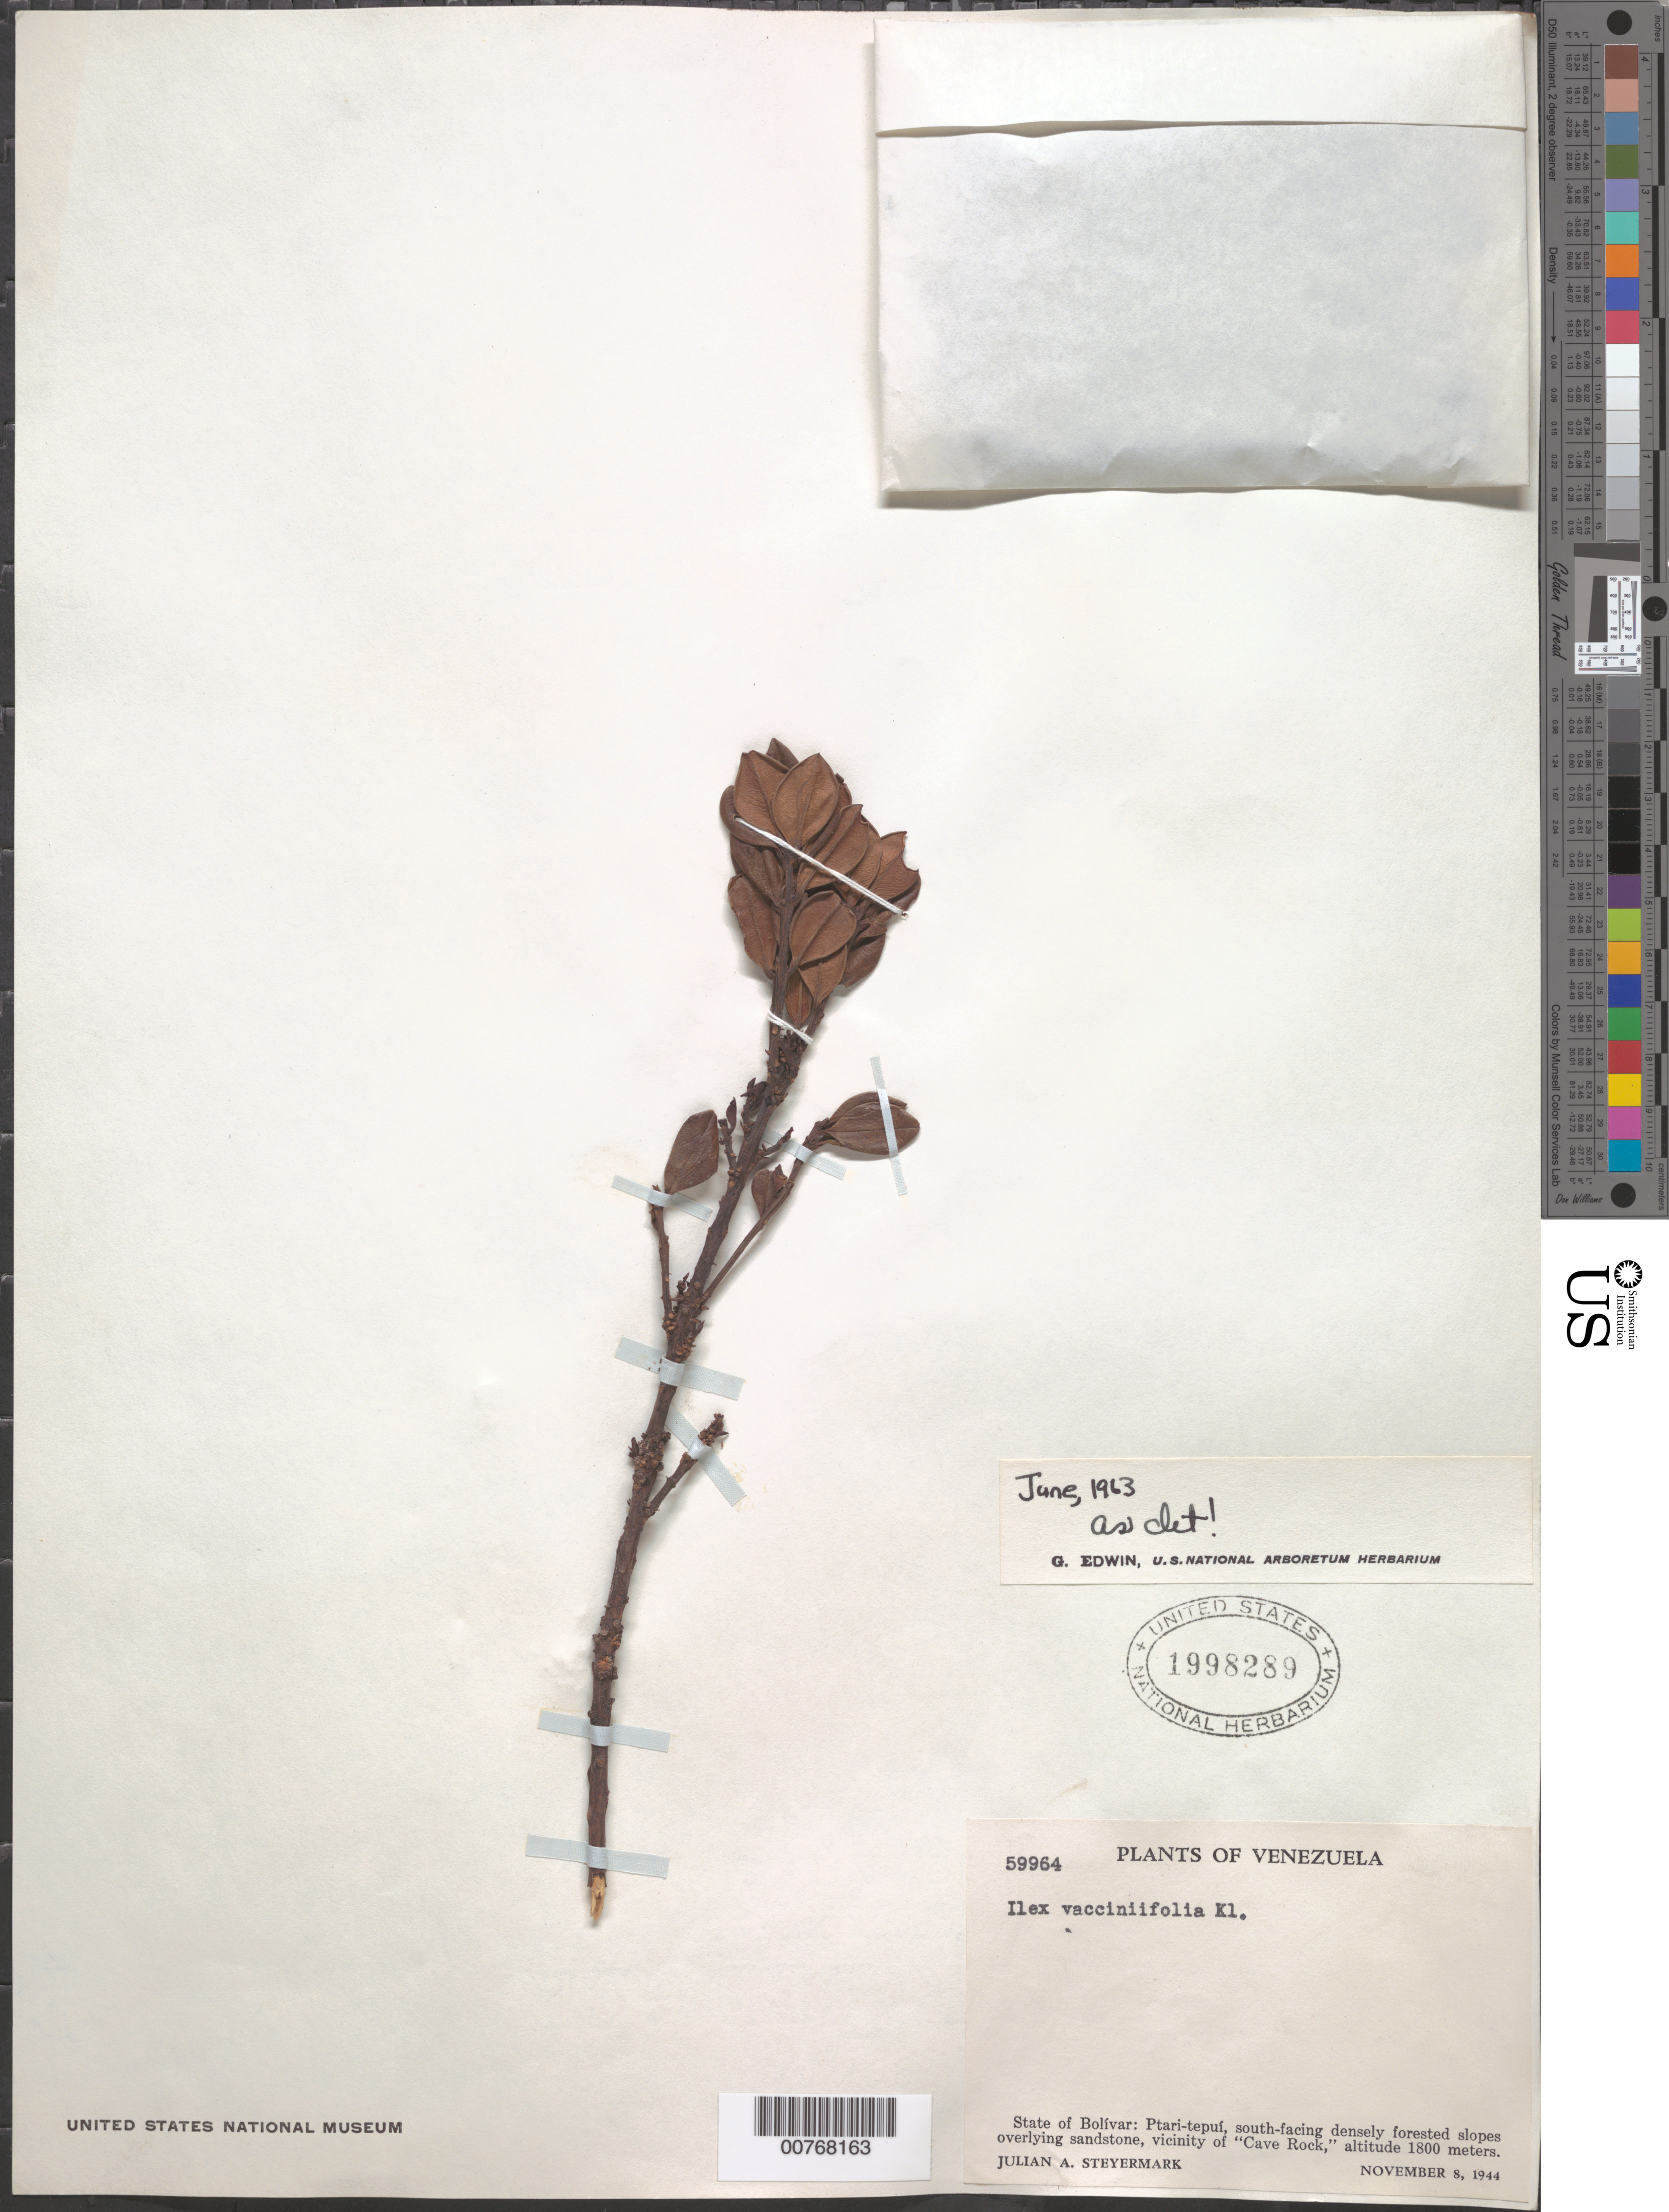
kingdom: Plantae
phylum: Tracheophyta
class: Magnoliopsida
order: Aquifoliales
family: Aquifoliaceae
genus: Ilex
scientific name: Ilex vacciniifolia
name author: Klotzsch ex Reissek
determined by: Edwin, G.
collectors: J. Steyermark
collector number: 59964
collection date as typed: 8-Nov-44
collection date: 1944-11-08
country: Venezuela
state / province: Bolívar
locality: Ptari-tepuí, south-facing slopes, vicinity of "Cave Rock"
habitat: South-facing densely forested slopes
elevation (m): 1800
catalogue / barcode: US 1998289